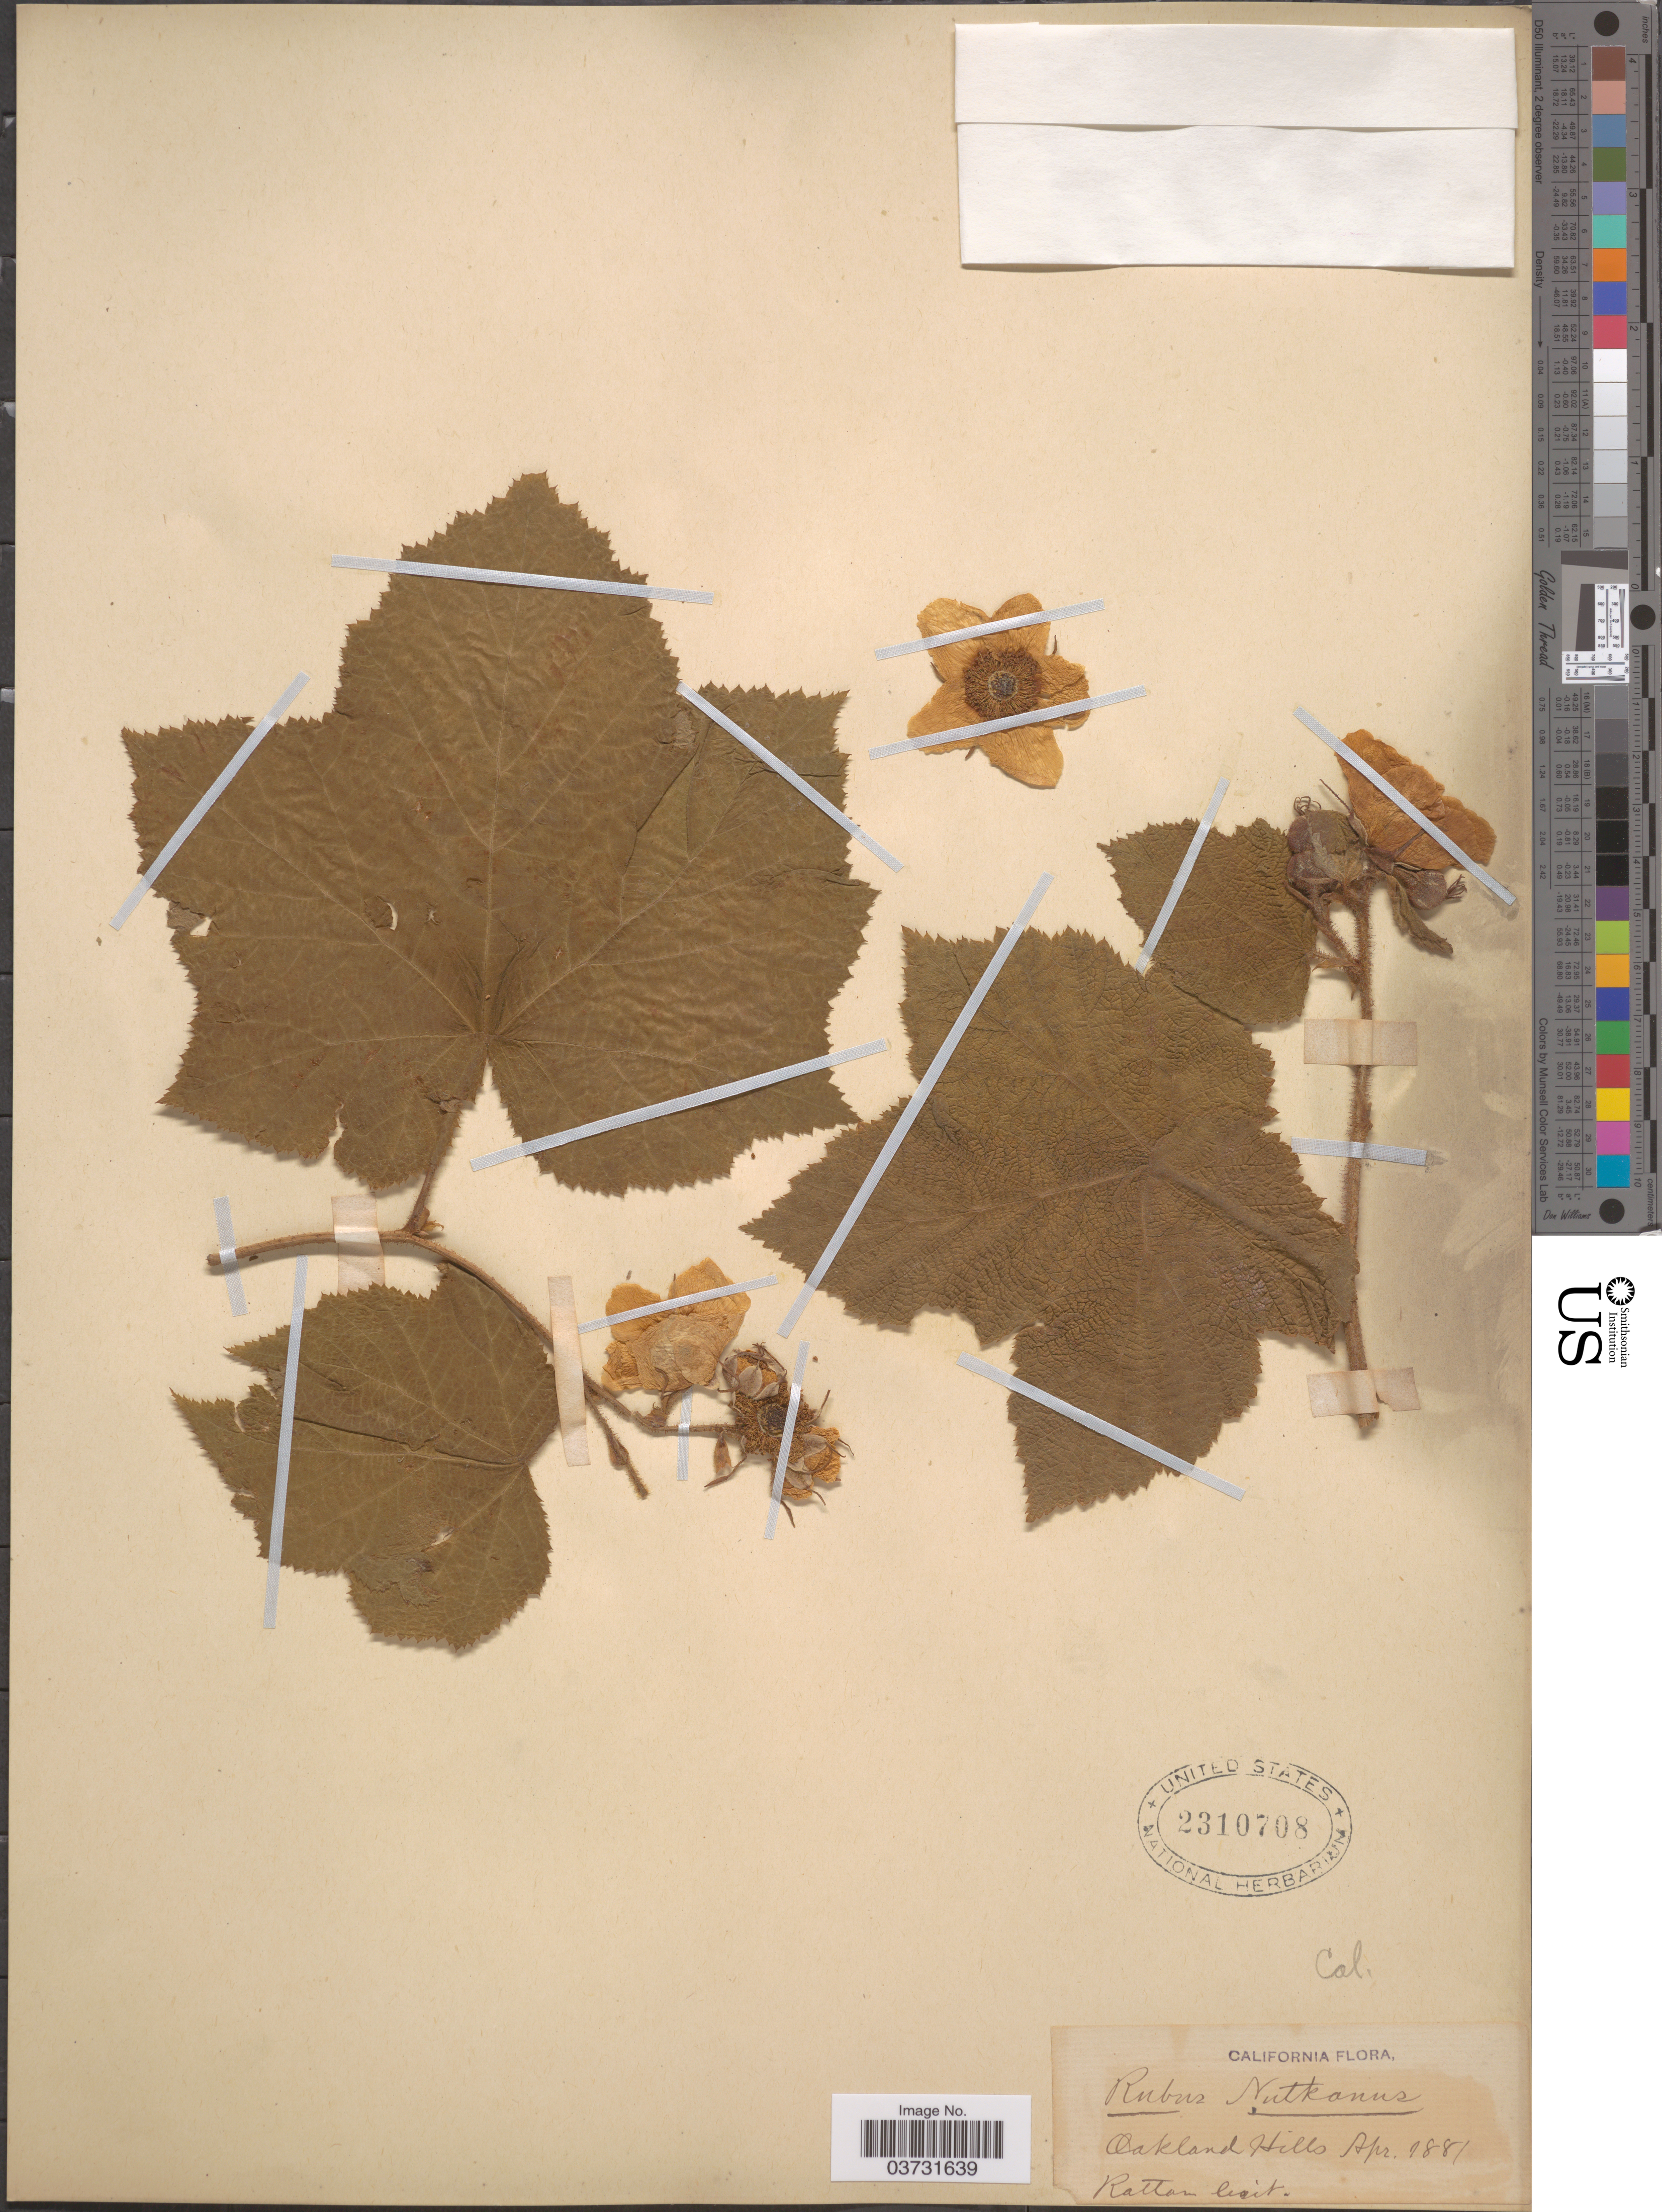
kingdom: Plantae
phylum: Tracheophyta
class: Magnoliopsida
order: Rosales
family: Rosaceae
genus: Rubus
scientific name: Rubus nutkanus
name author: Moc. ex Ser.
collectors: Rattan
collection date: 1881-04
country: United States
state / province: California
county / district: Alameda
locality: Oakland Hills.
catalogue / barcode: US 2310708